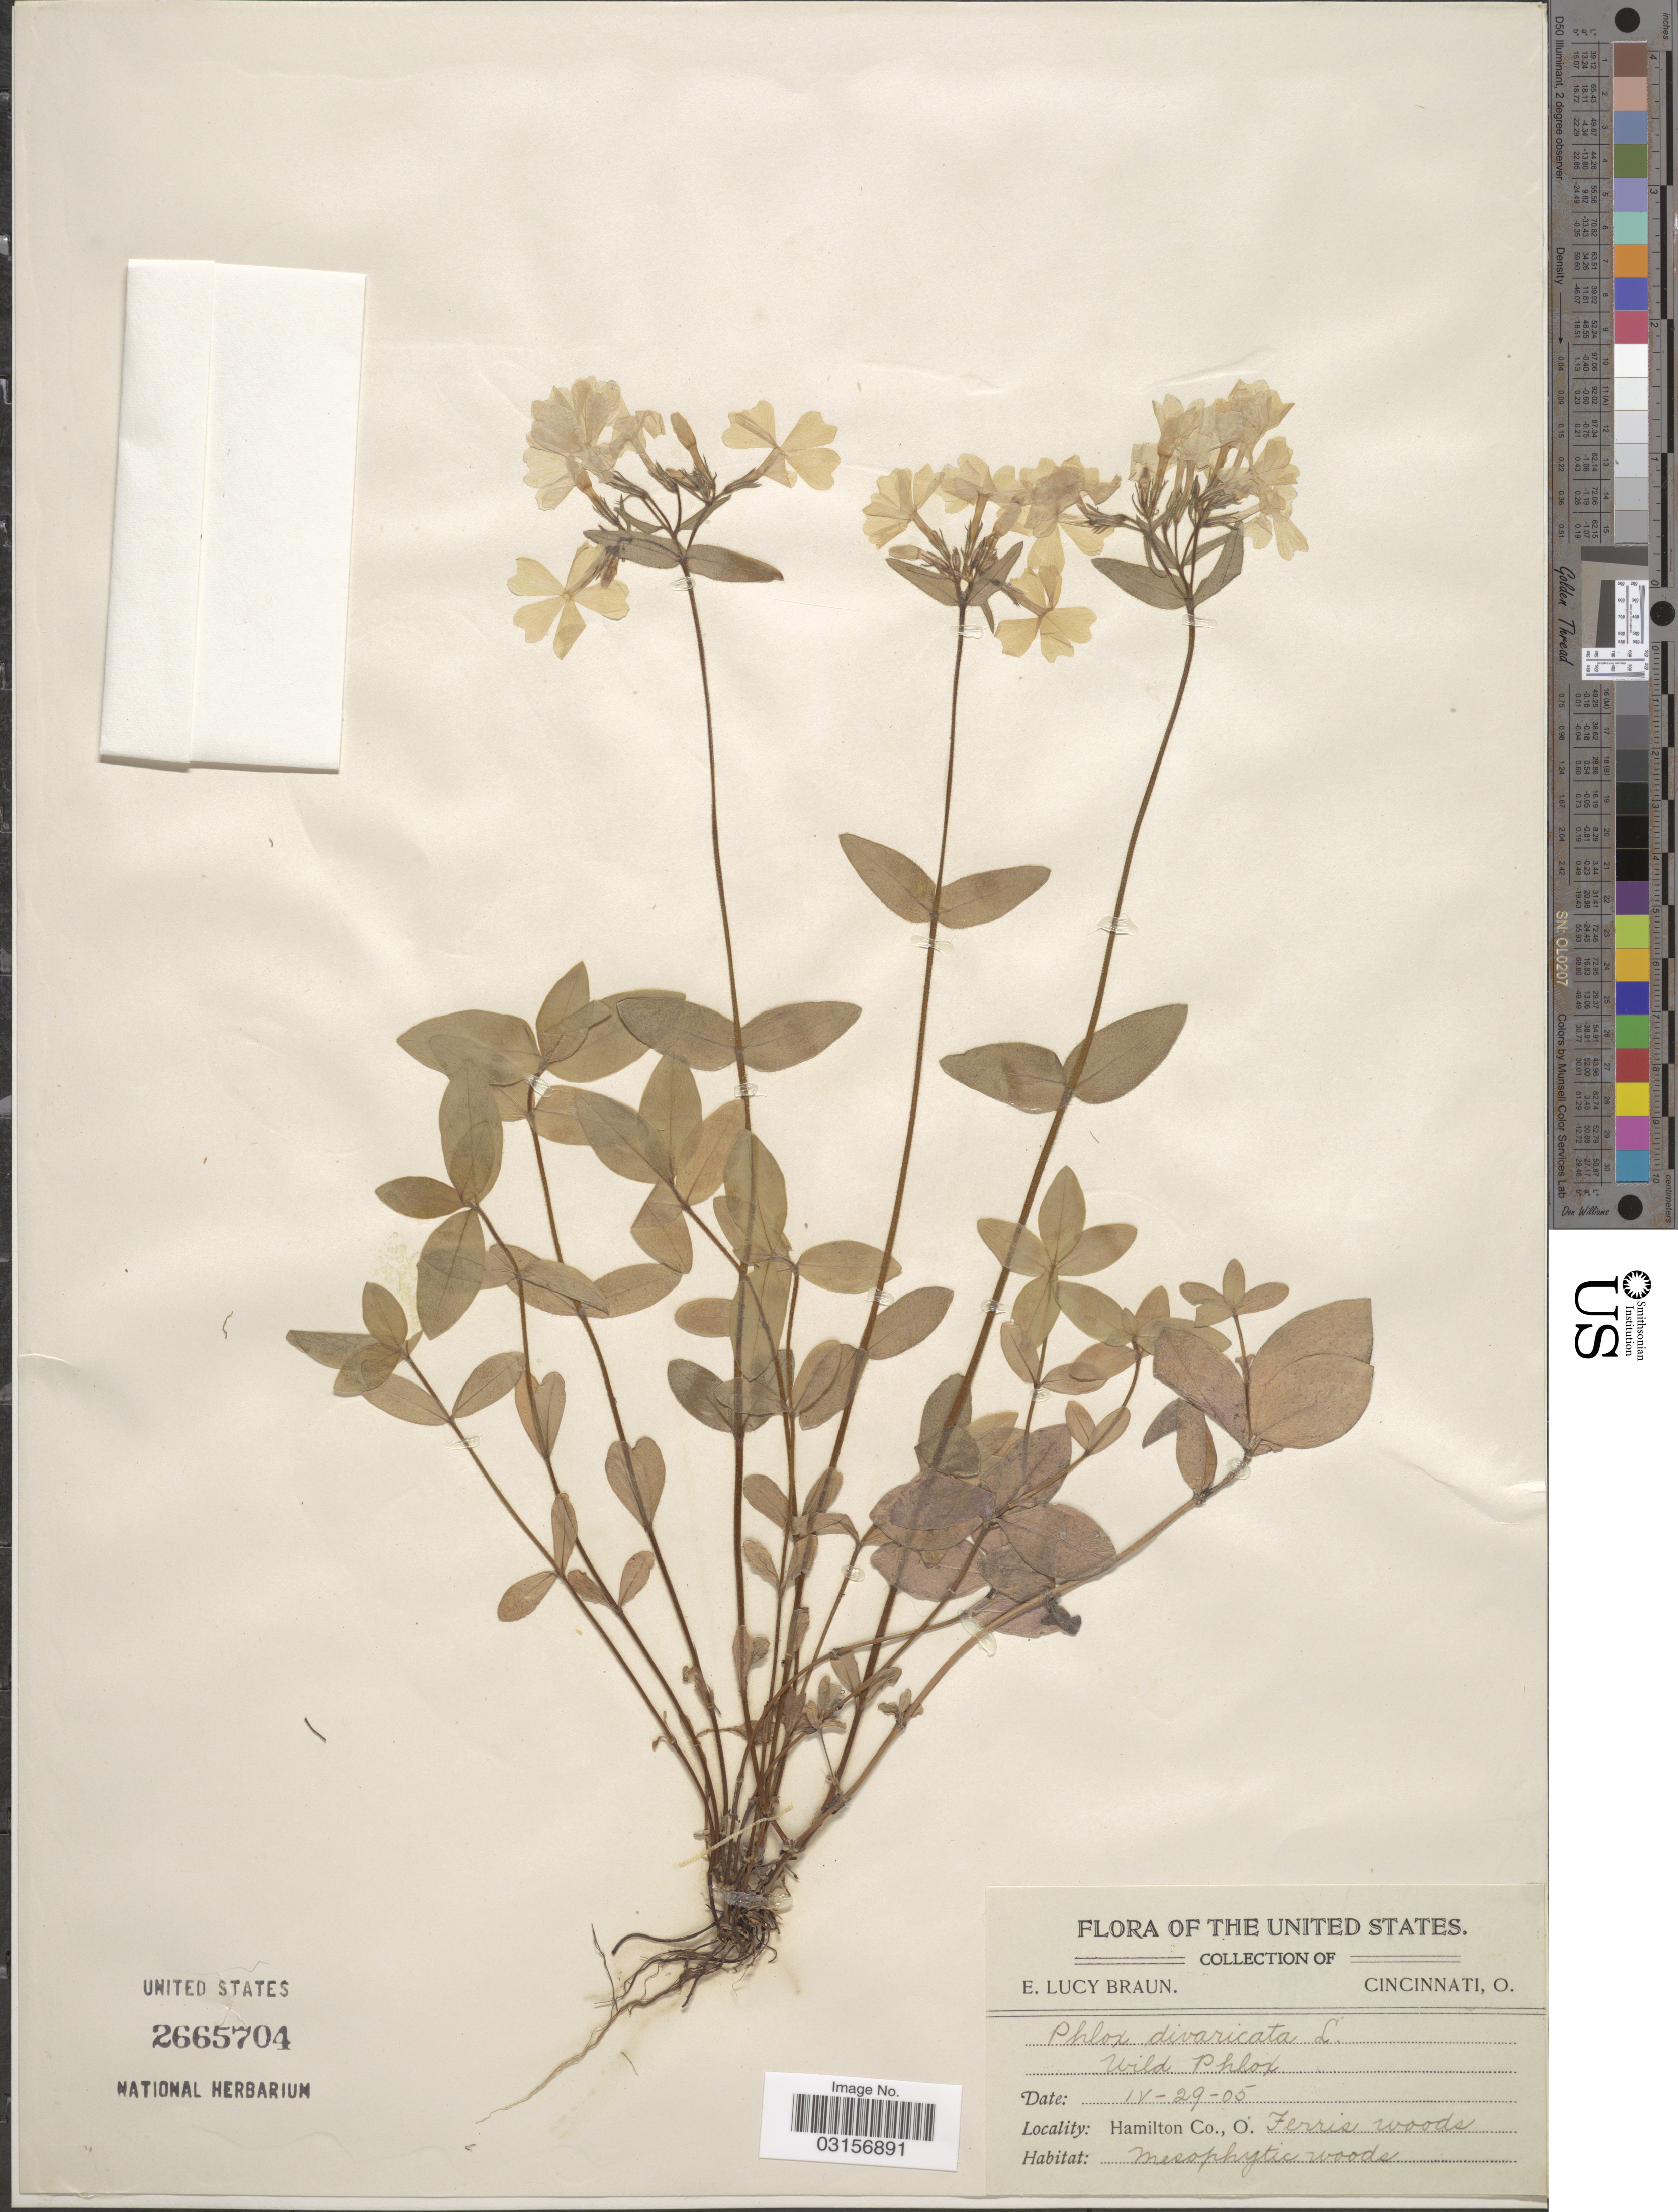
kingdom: Plantae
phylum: Tracheophyta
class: Magnoliopsida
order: Ericales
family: Polemoniaceae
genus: Phlox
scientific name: Phlox divaricata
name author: L.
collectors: E. L. Braun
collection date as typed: Transcribed d/m/y: 29/4/5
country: United States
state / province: Ohio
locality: Hamilton Co., Ferris woods.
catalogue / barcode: US 2665704